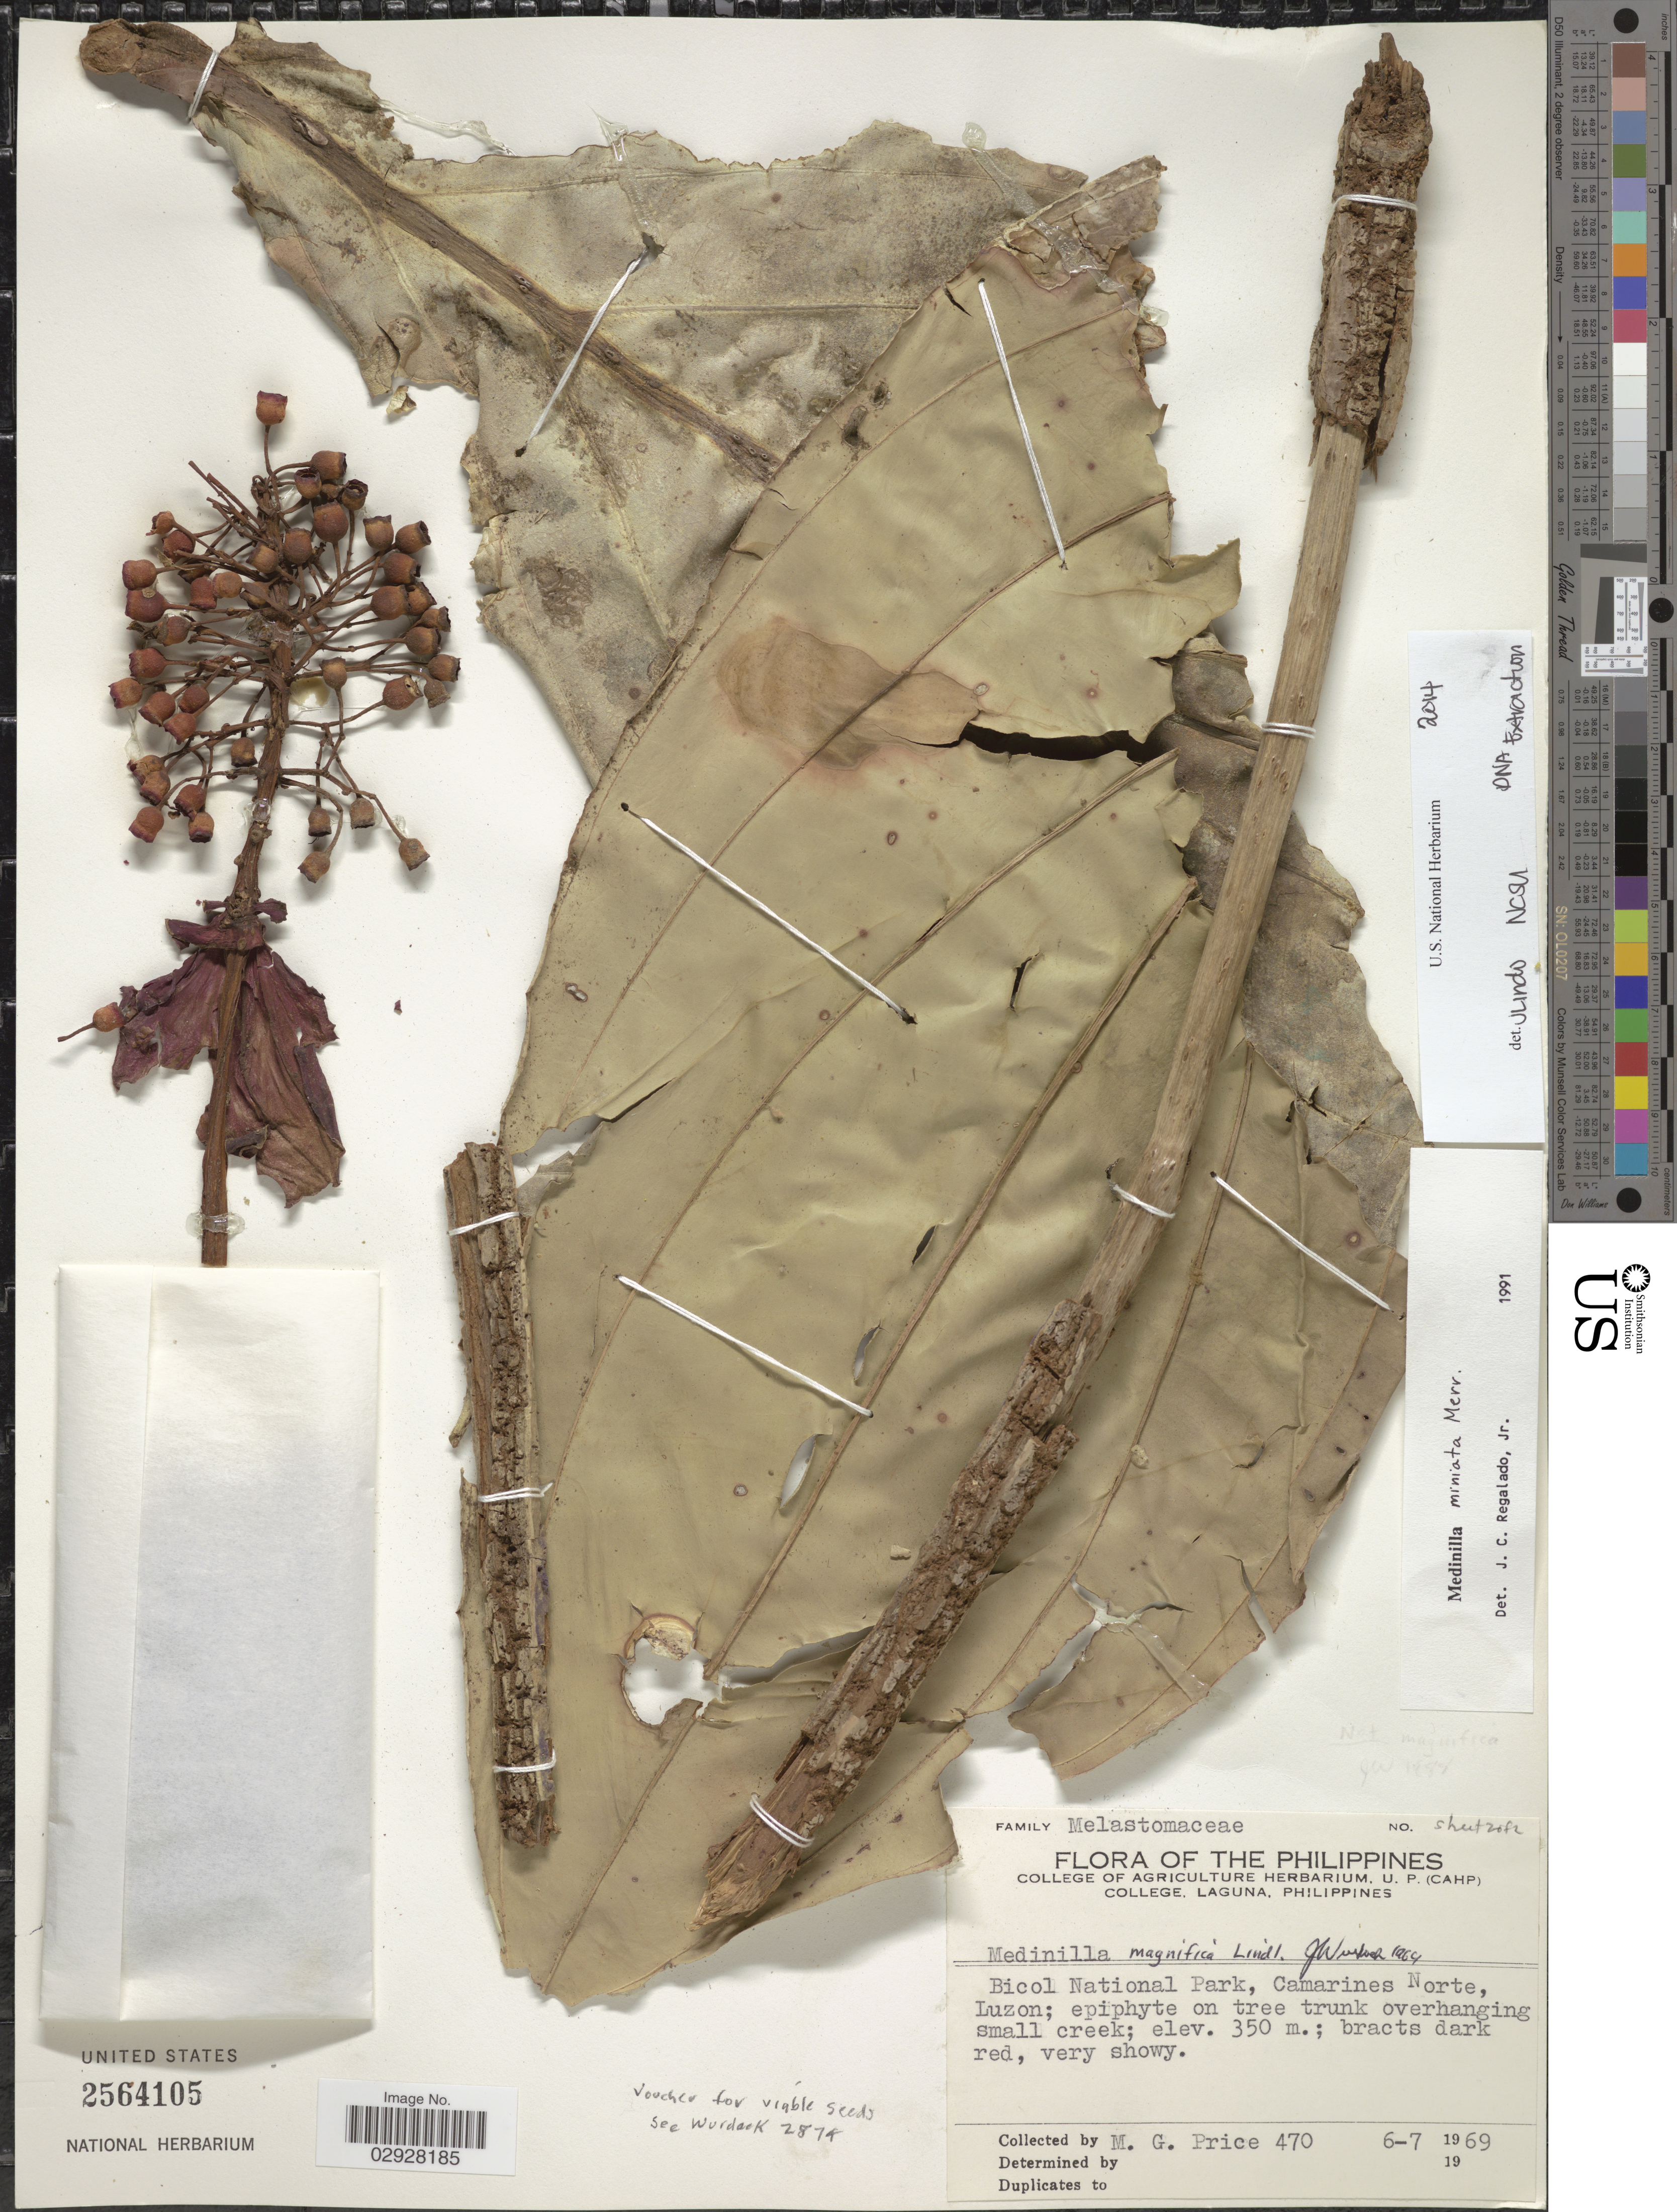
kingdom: Plantae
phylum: Tracheophyta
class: Magnoliopsida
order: Myrtales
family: Melastomataceae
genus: Medinilla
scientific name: Medinilla miniata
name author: Merr.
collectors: M. G. Price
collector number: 470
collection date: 1969-07-06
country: Philippines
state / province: Bicol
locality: Bicol National Park, Camarines Norte, Luzon.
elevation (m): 350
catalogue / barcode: US 2564105